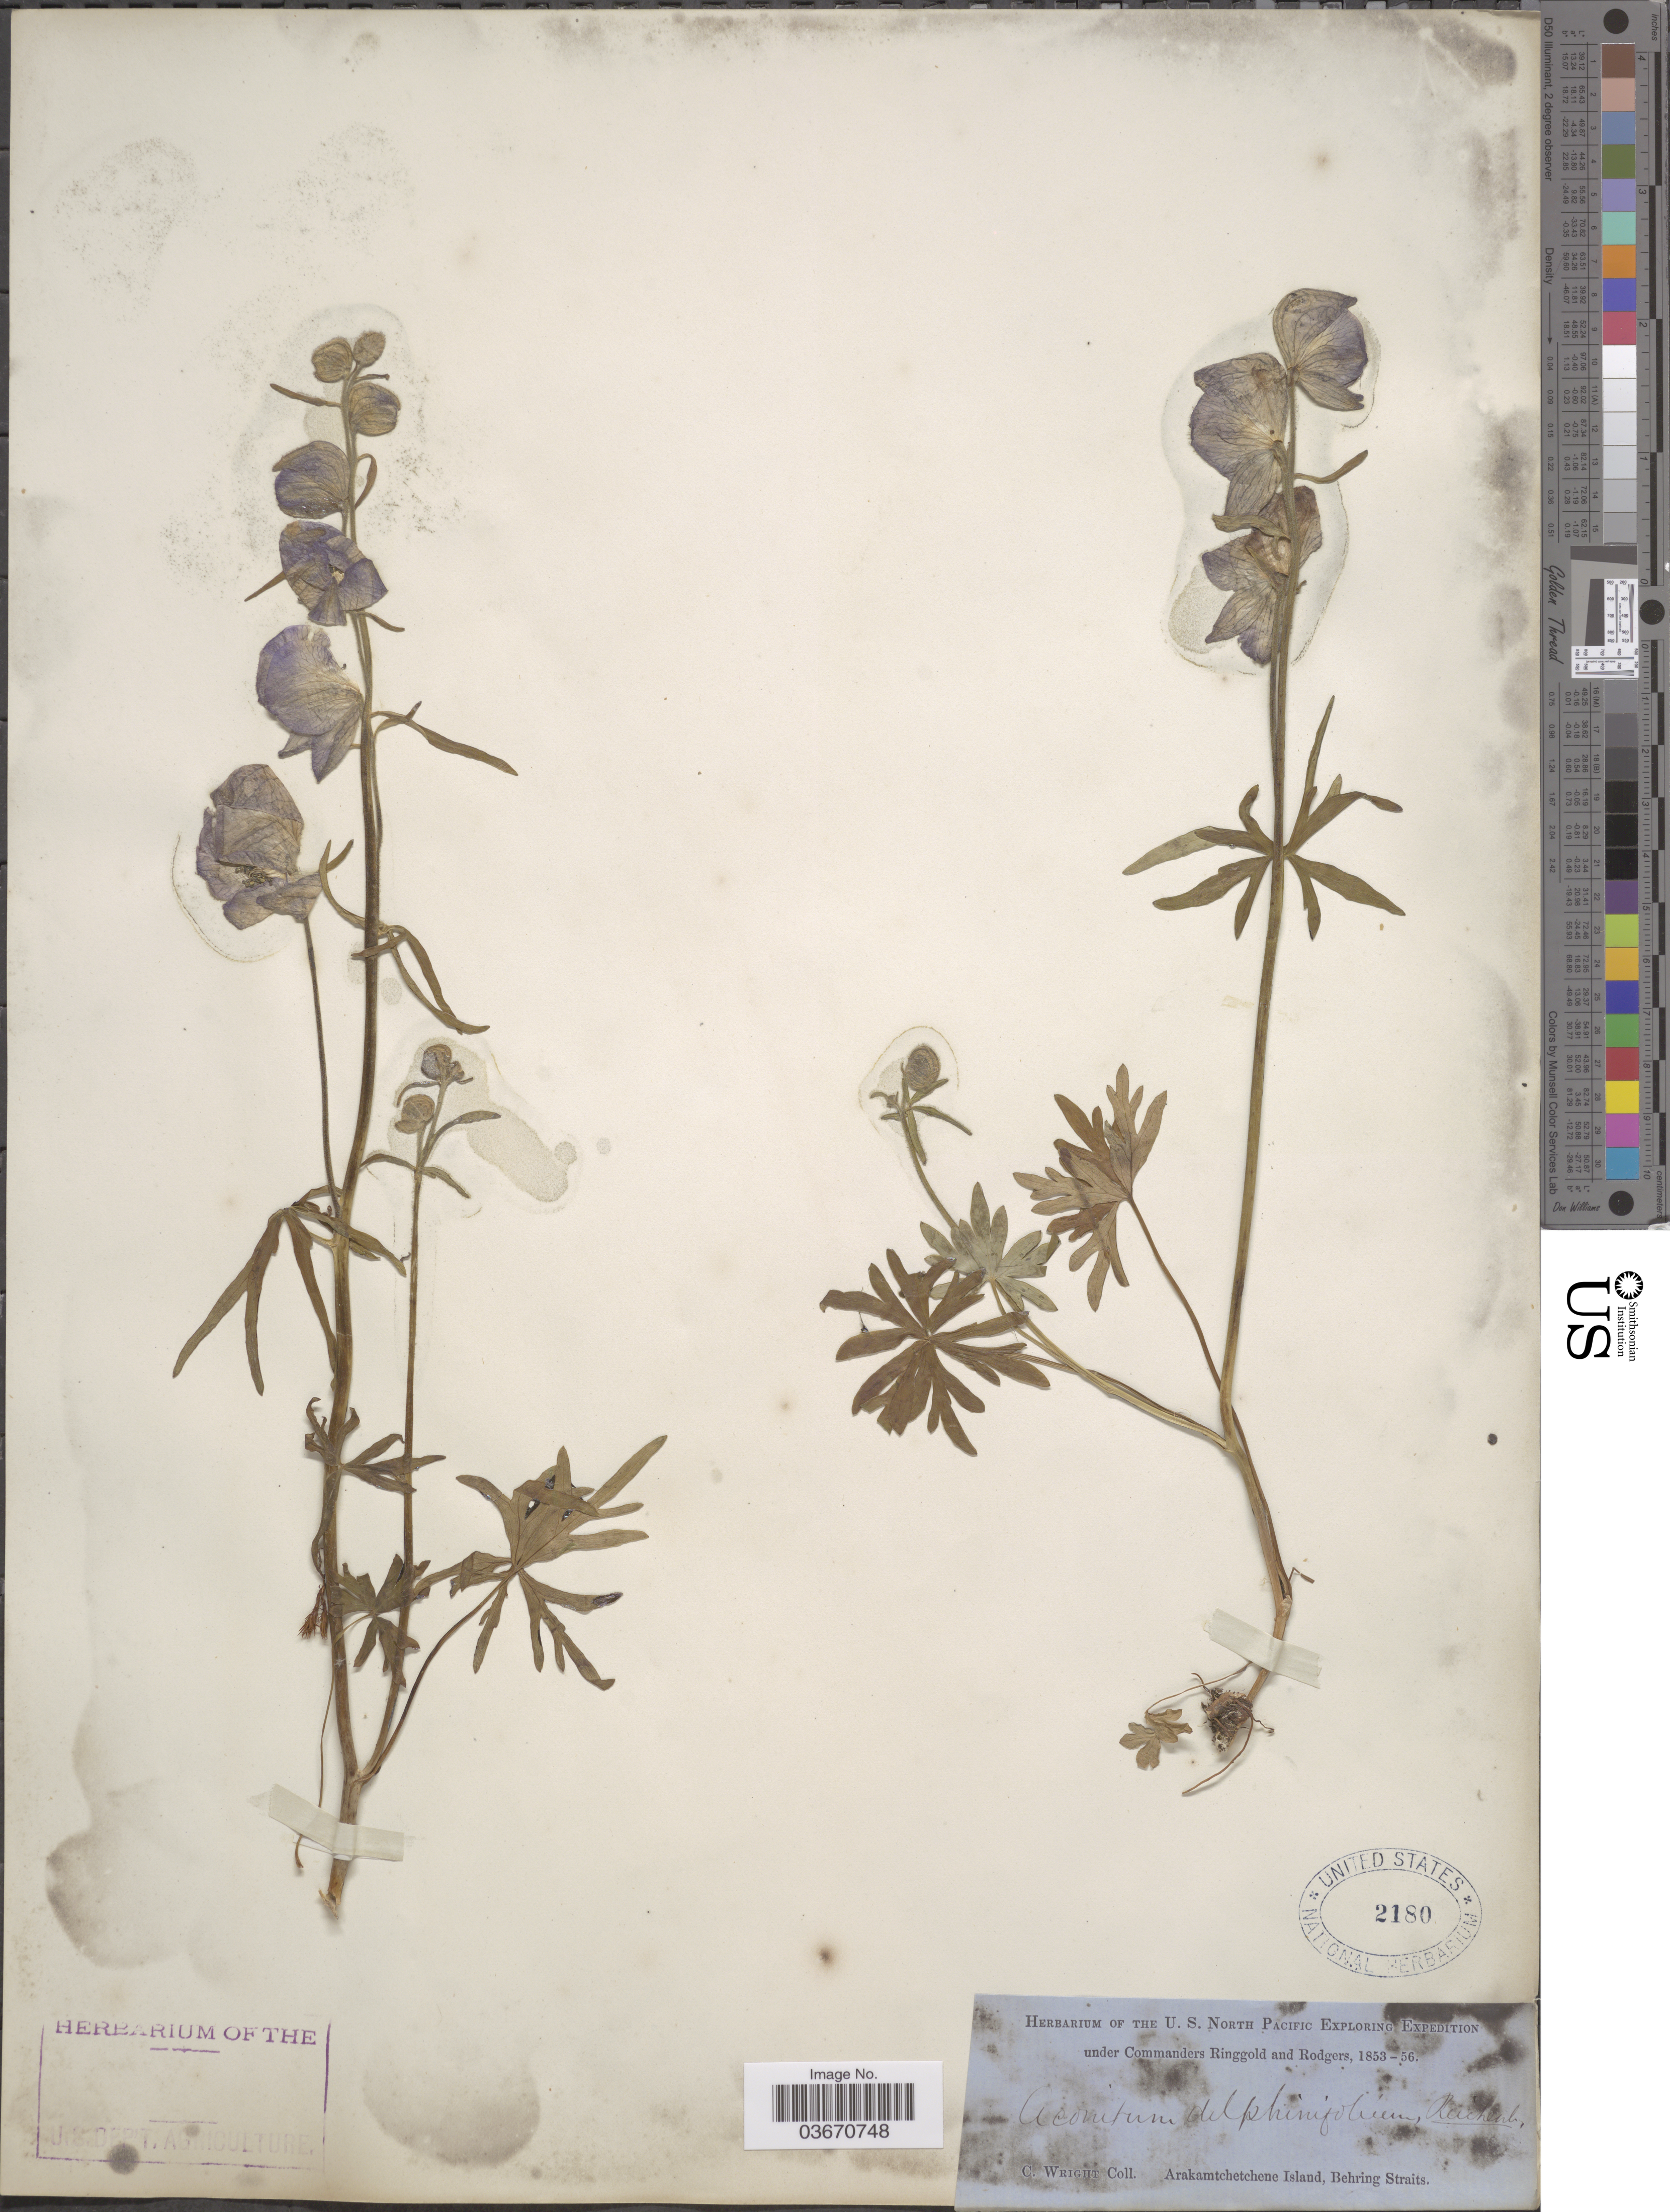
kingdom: Plantae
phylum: Tracheophyta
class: Magnoliopsida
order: Ranunculales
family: Ranunculaceae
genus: Aconitum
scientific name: Aconitum delphinifolium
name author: DC.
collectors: C. Wright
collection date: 1853/1856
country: Russian Federation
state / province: Chukotka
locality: Arakamtchetchene Island, Behring Straits.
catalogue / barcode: US 2180